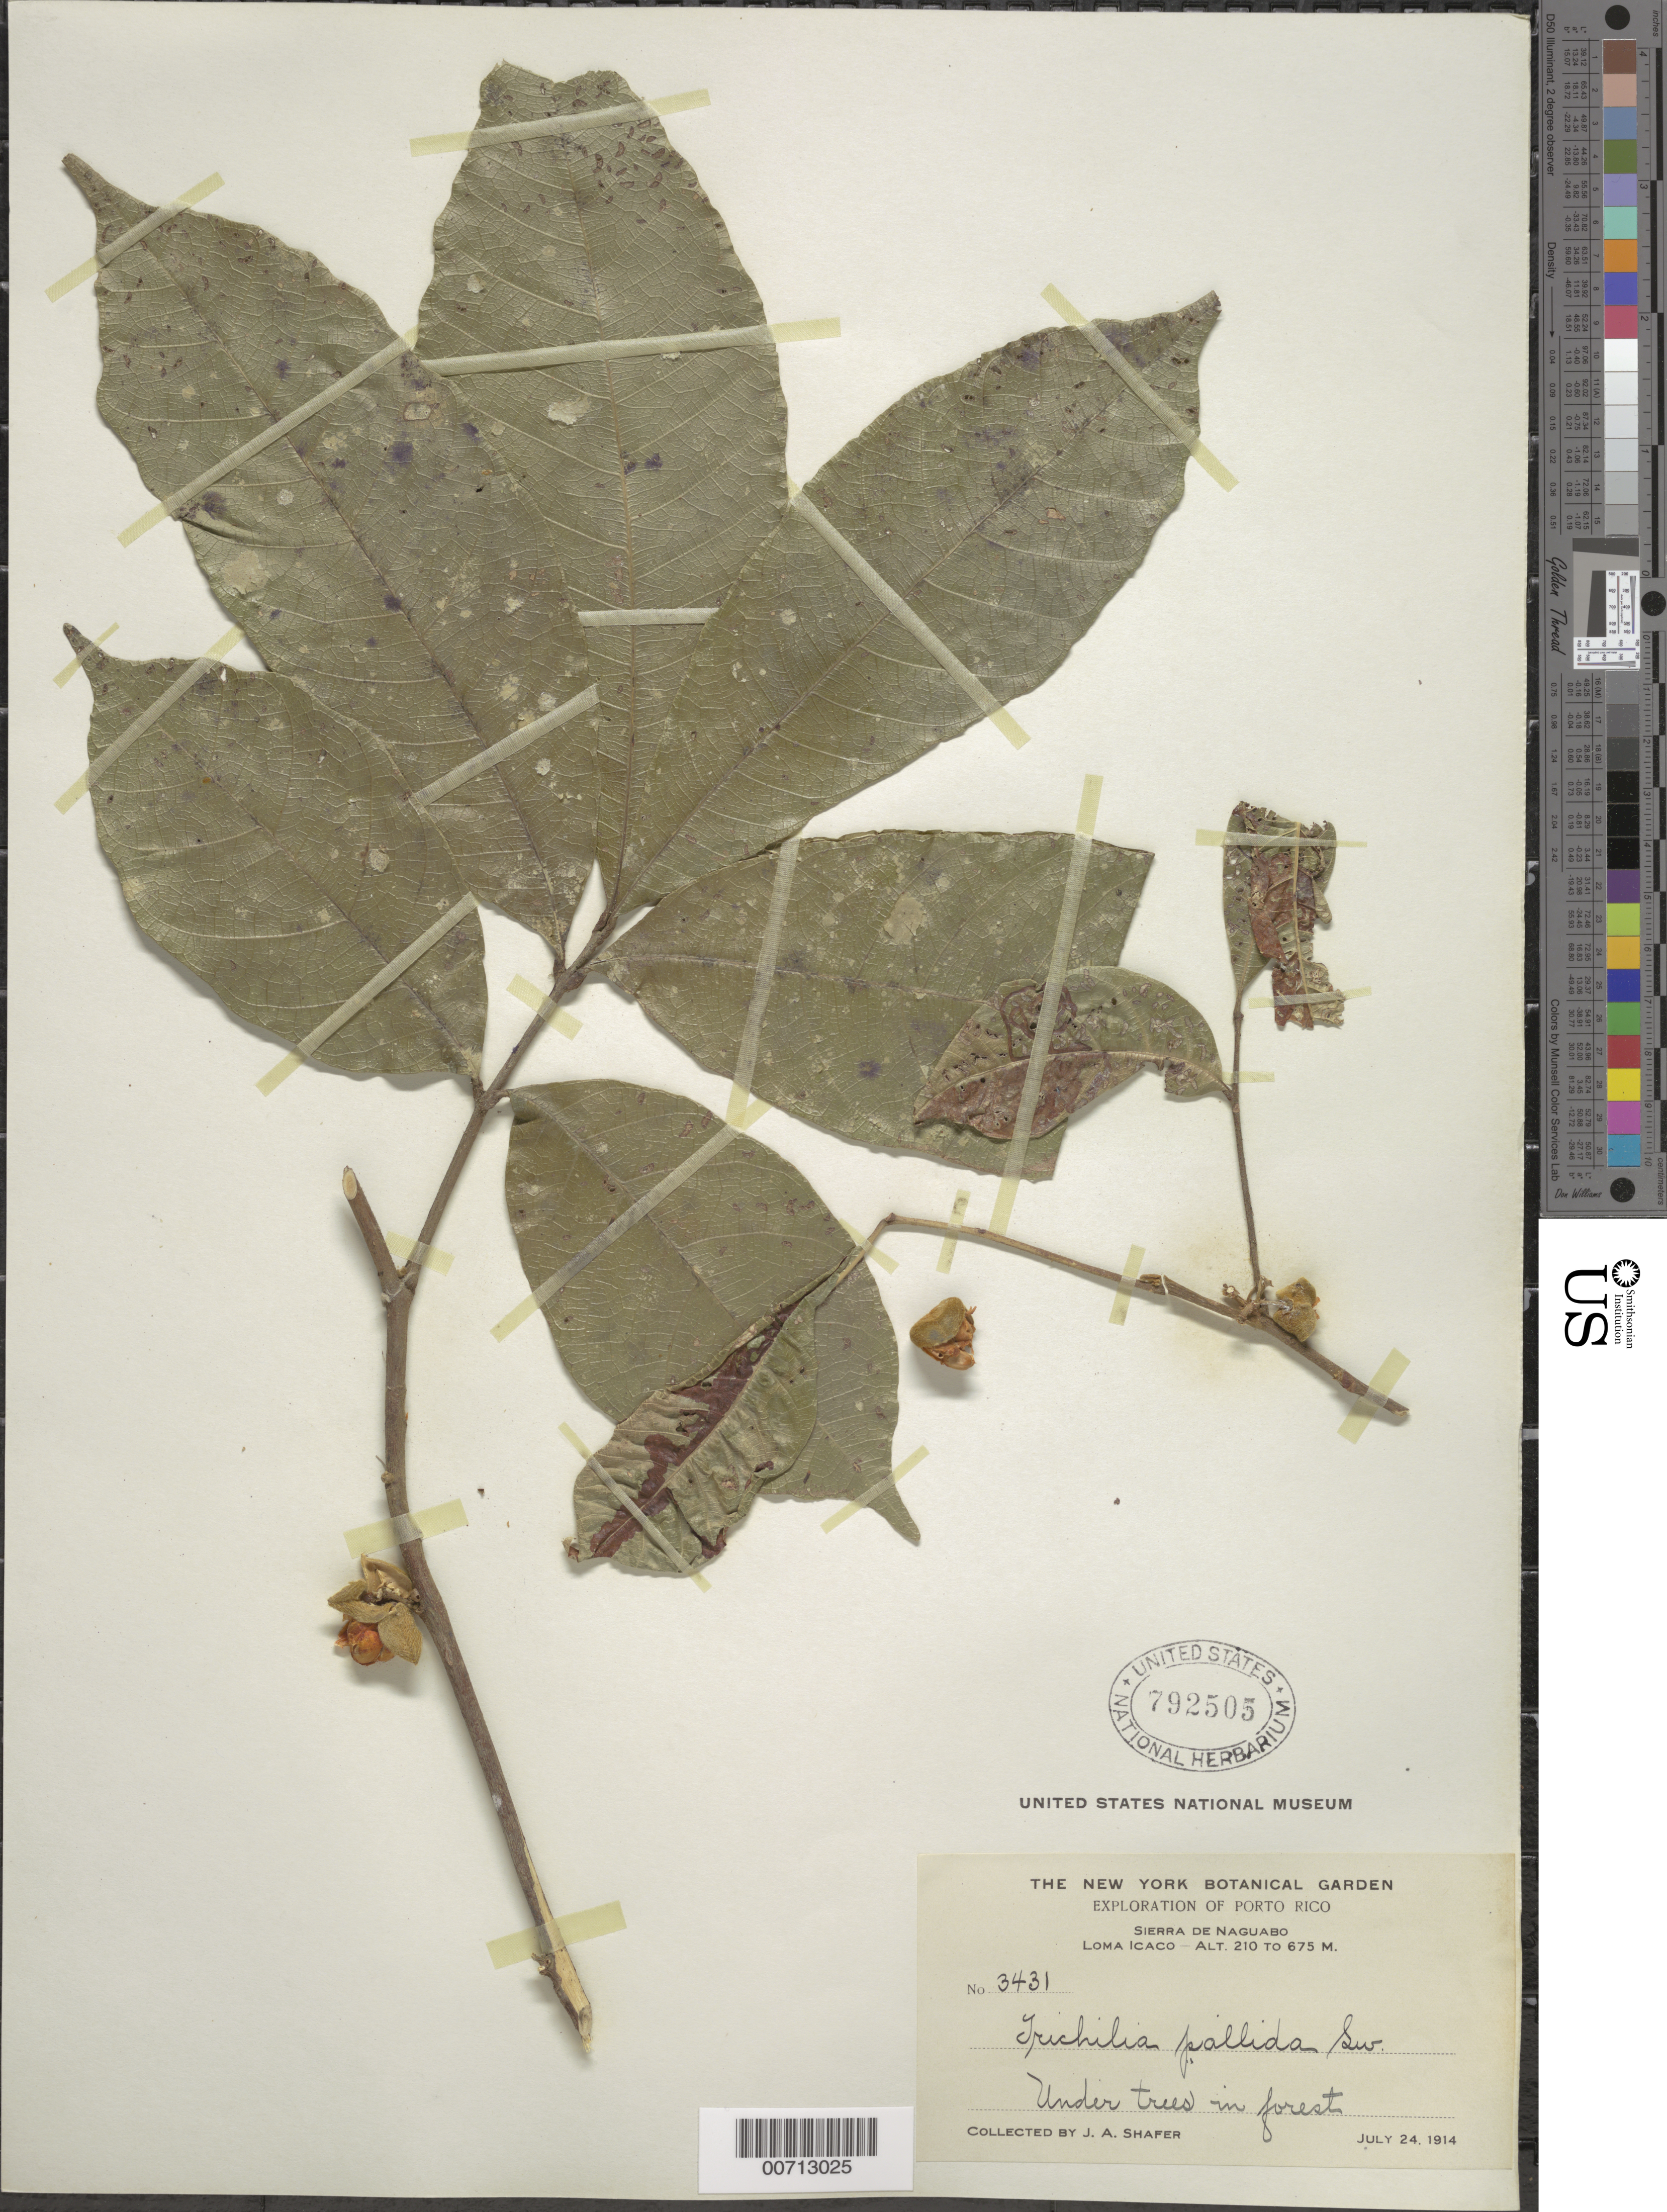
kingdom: Plantae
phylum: Tracheophyta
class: Magnoliopsida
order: Sapindales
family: Meliaceae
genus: Trichilia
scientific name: Trichilia pallida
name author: Sw.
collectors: J. A. Shafer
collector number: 3431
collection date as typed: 24 Jul 1914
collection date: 1914-07-24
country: Puerto Rico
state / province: Naguabo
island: Greater Antilles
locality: Sierra de Naguabo, Loma Icaco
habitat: Under tree in forest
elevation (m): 210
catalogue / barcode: US 792505